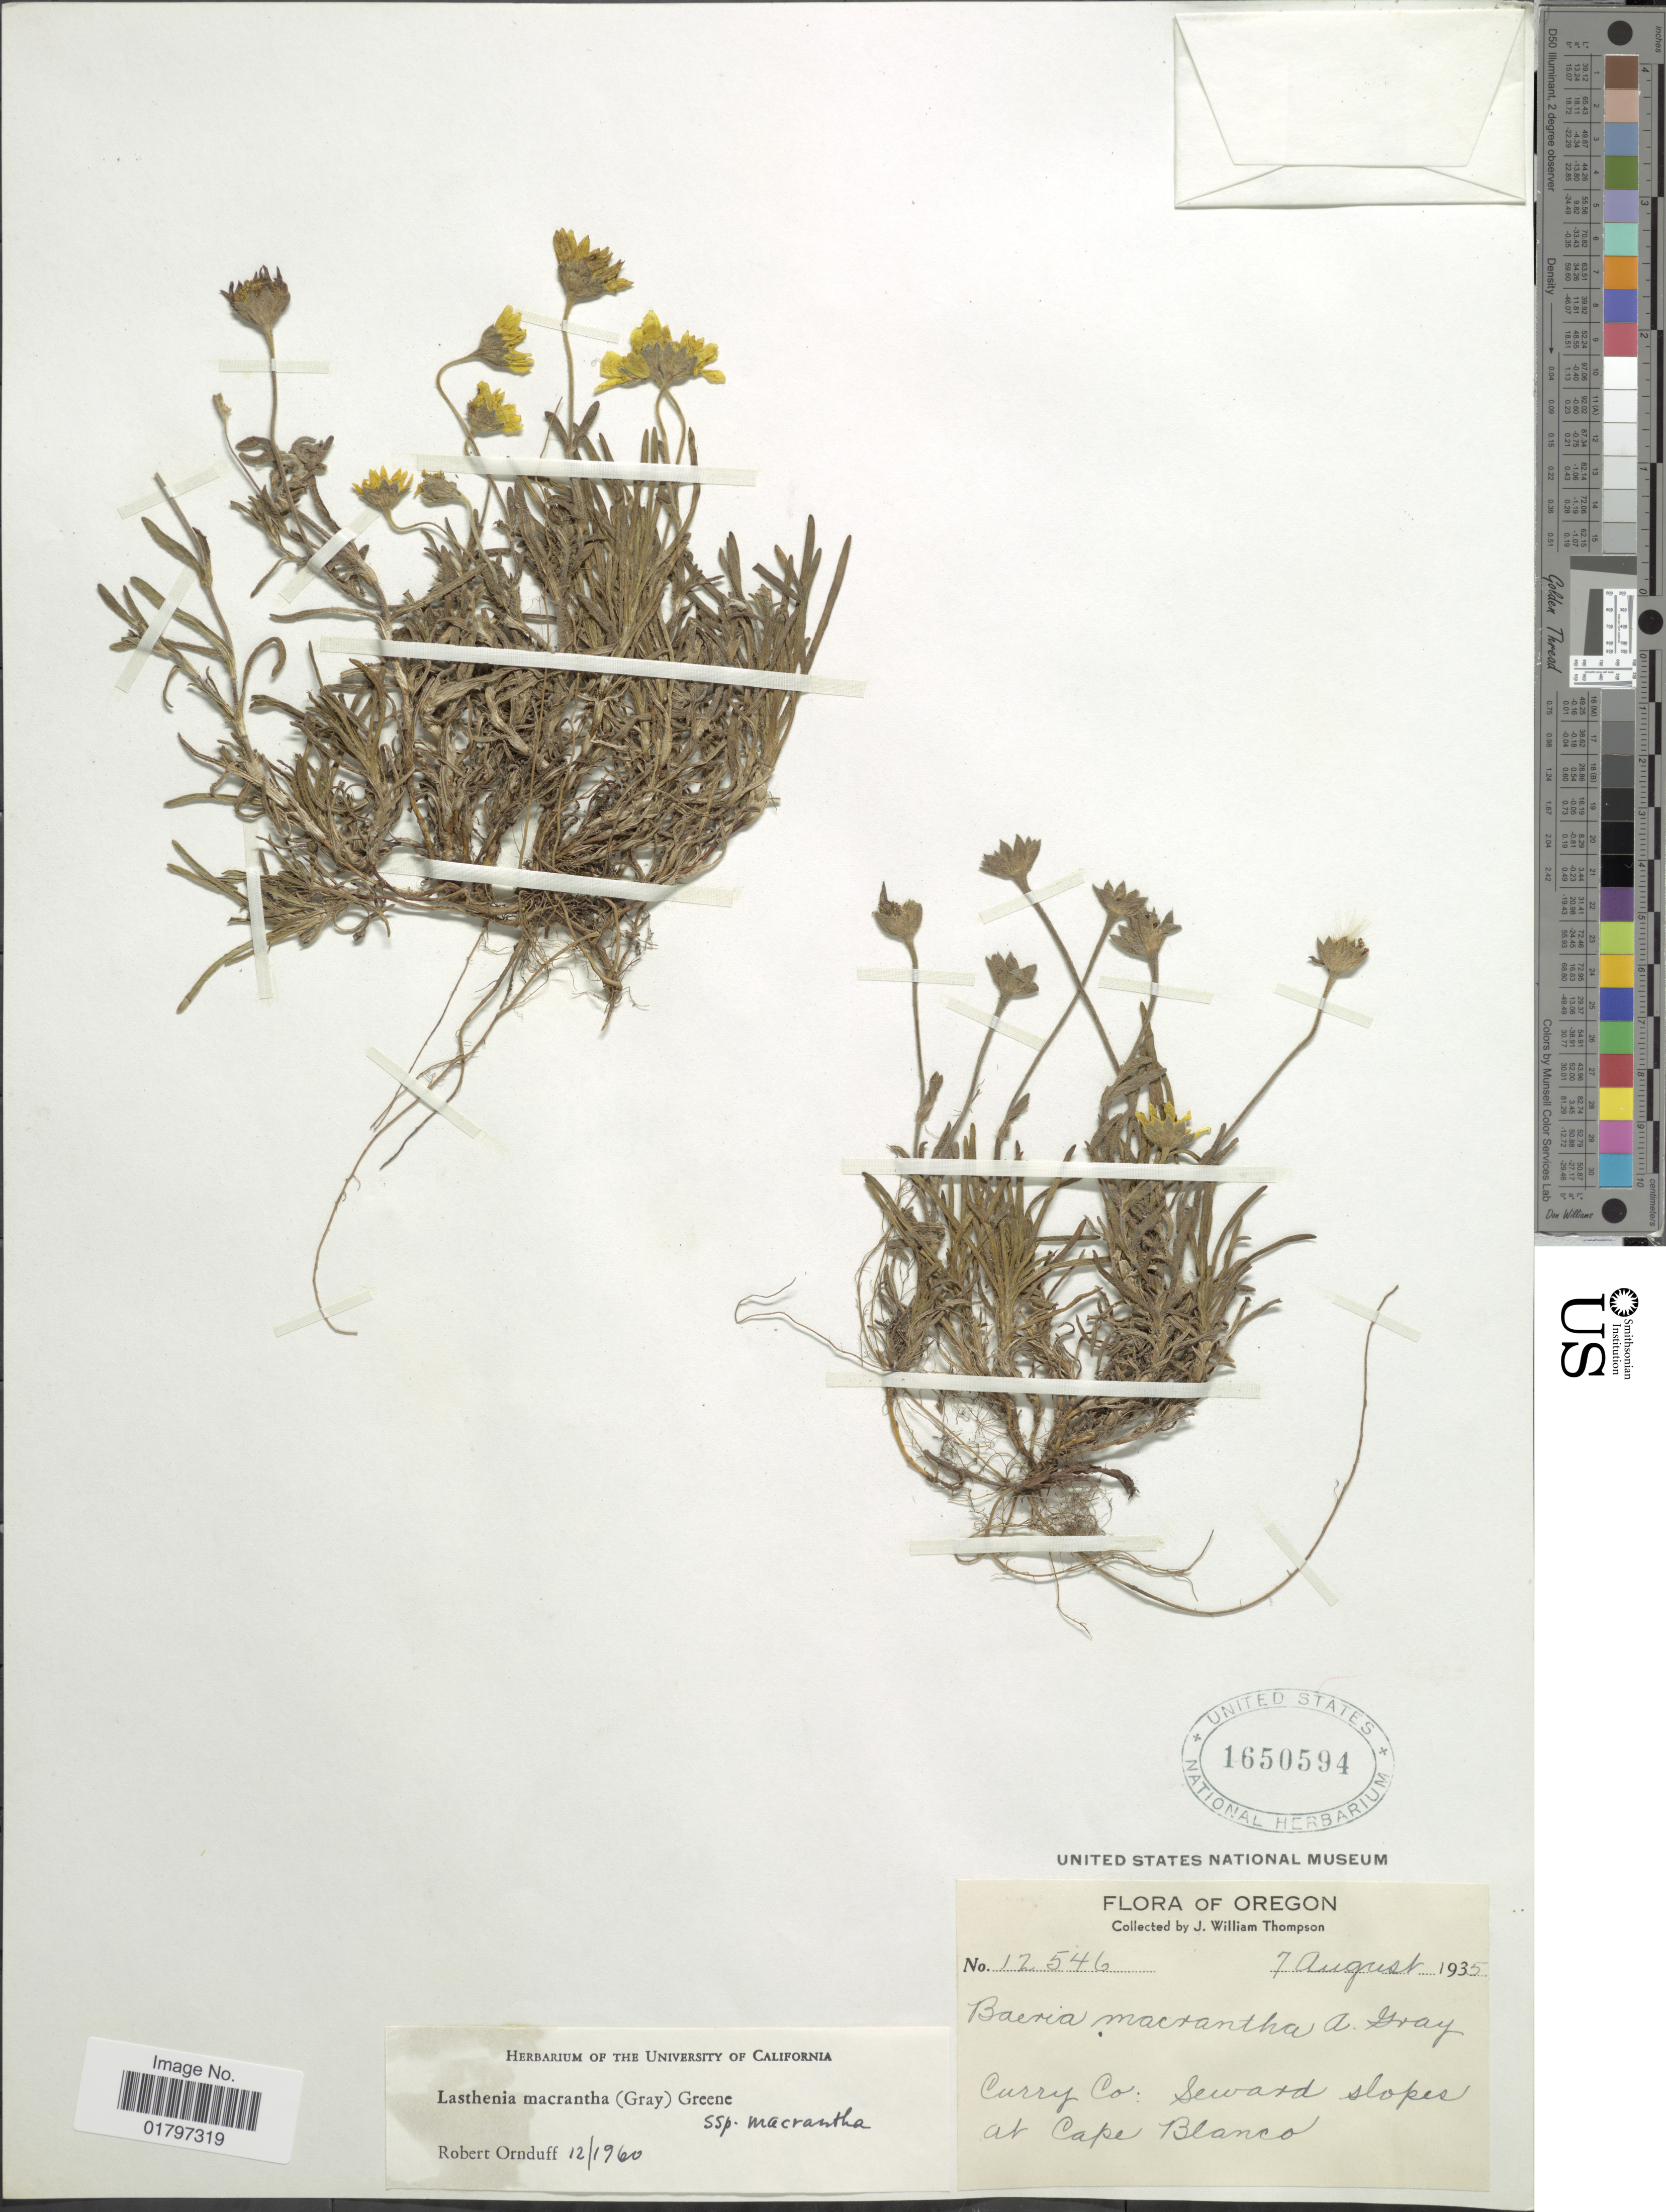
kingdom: Plantae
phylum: Tracheophyta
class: Magnoliopsida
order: Asterales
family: Asteraceae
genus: Lasthenia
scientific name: Lasthenia lasthemia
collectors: J. W. Thompson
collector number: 12546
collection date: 1935-08-07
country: United States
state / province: Oregon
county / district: Curry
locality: Curry Co.: Seward slopes at Cape Blanco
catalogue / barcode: US 1650594